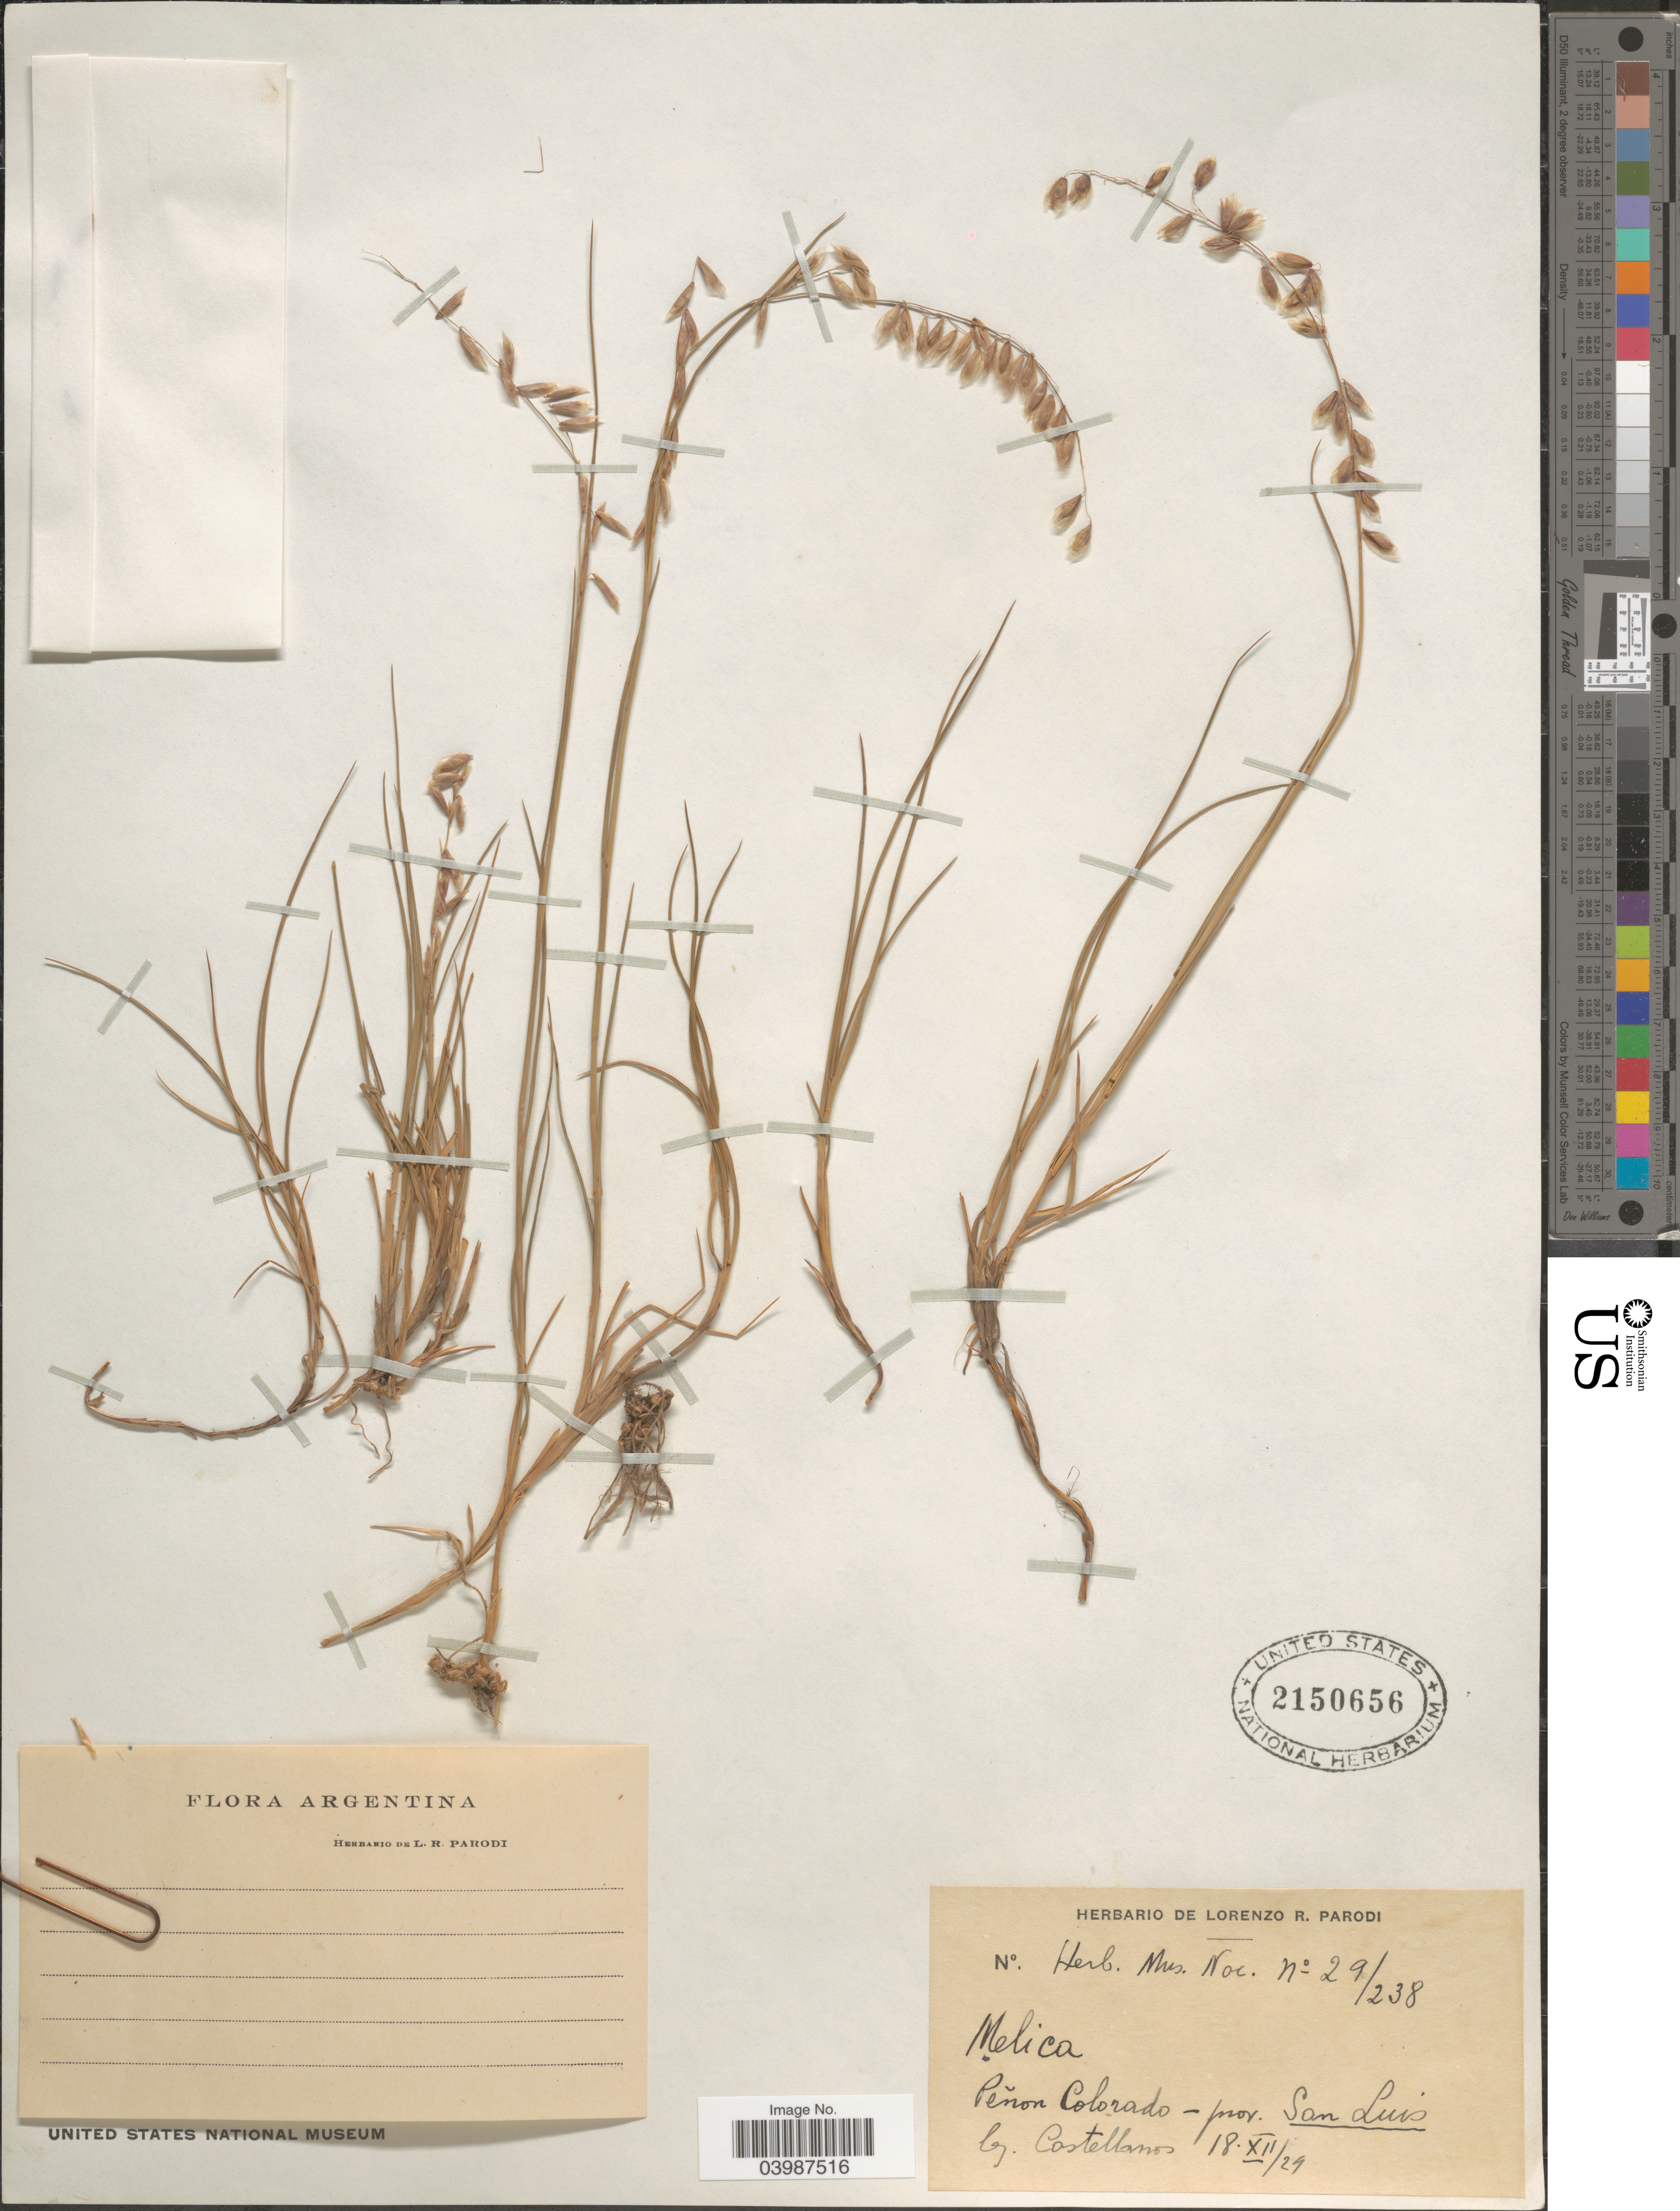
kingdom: Plantae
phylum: Tracheophyta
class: Liliopsida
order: Poales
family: Poaceae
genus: Melica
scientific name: Melica sp.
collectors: -- Castellanos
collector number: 29/238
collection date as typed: Transcribed d/m/y: 18/12/29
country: Argentina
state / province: San Luis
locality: Peñon Colorado.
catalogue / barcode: US 2150656